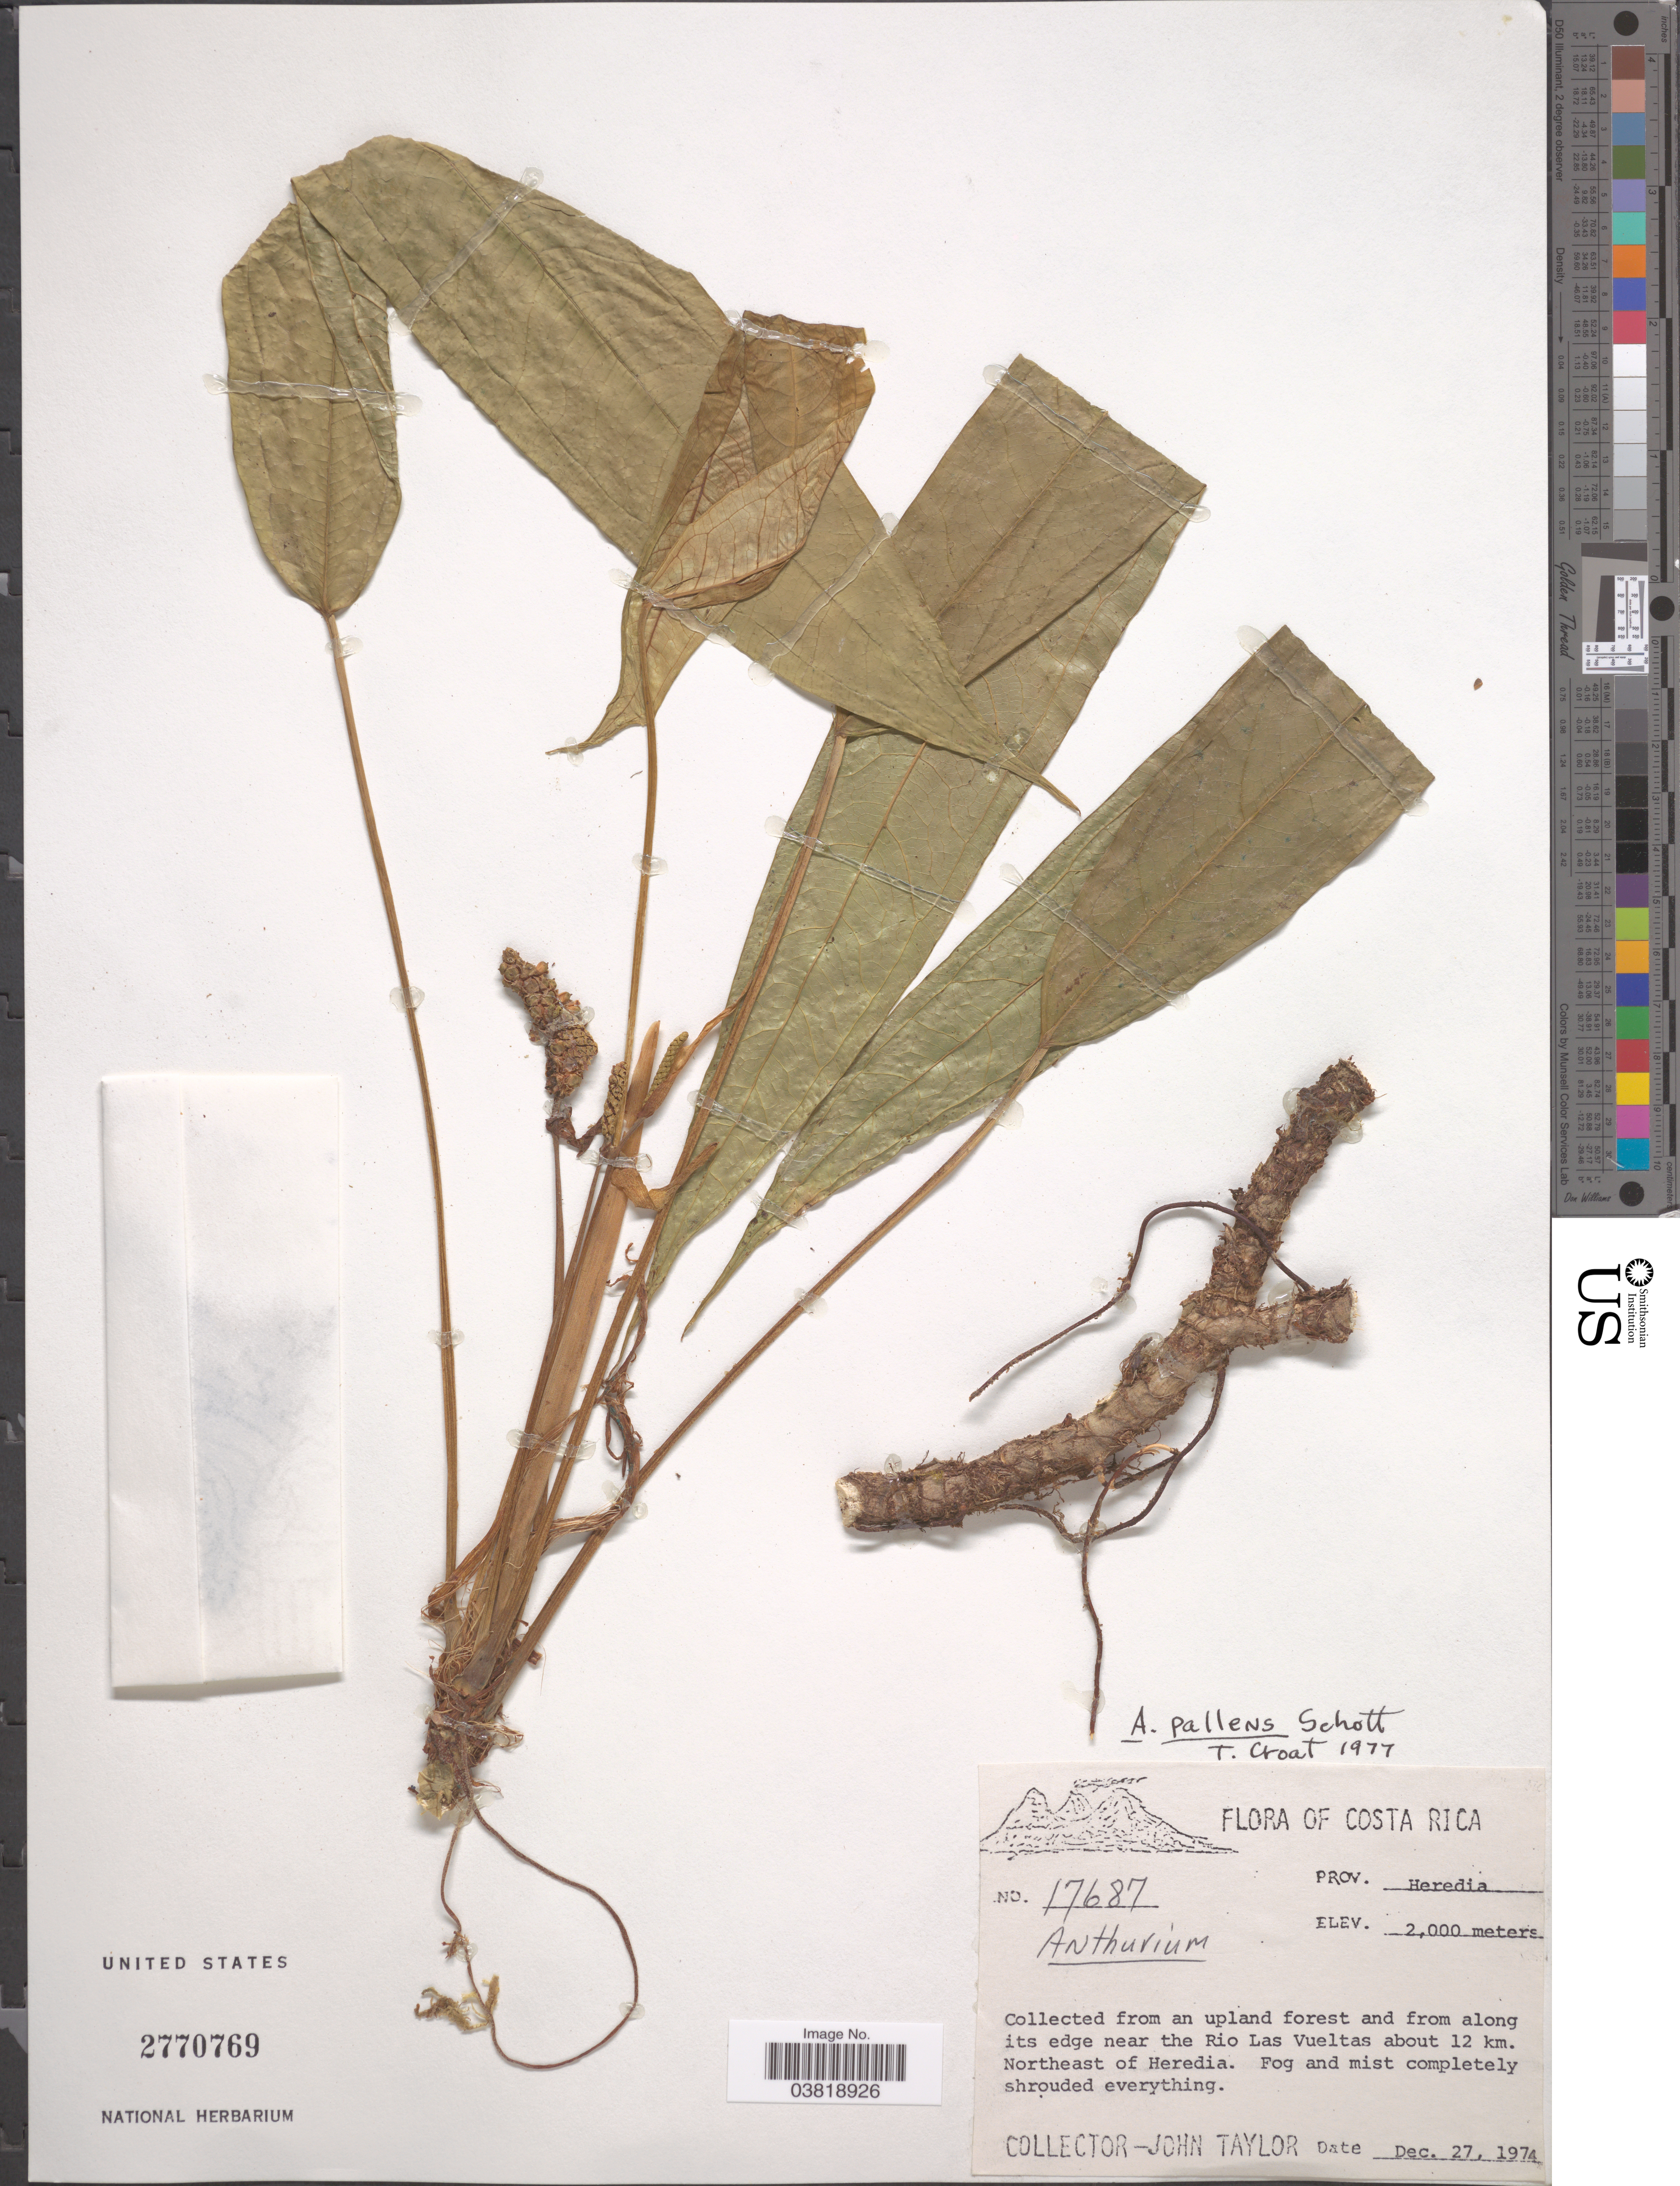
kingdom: Plantae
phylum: Tracheophyta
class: Liliopsida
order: Alismatales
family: Araceae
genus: Anthurium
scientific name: Anthurium pallens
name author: Schott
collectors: J. Taylor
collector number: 17687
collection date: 1974-12-27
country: Costa Rica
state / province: Heredia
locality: Along its edge near the Rio Las Vueltas about 12 km. Northeast of Heredia.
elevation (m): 2000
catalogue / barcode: US 2770769